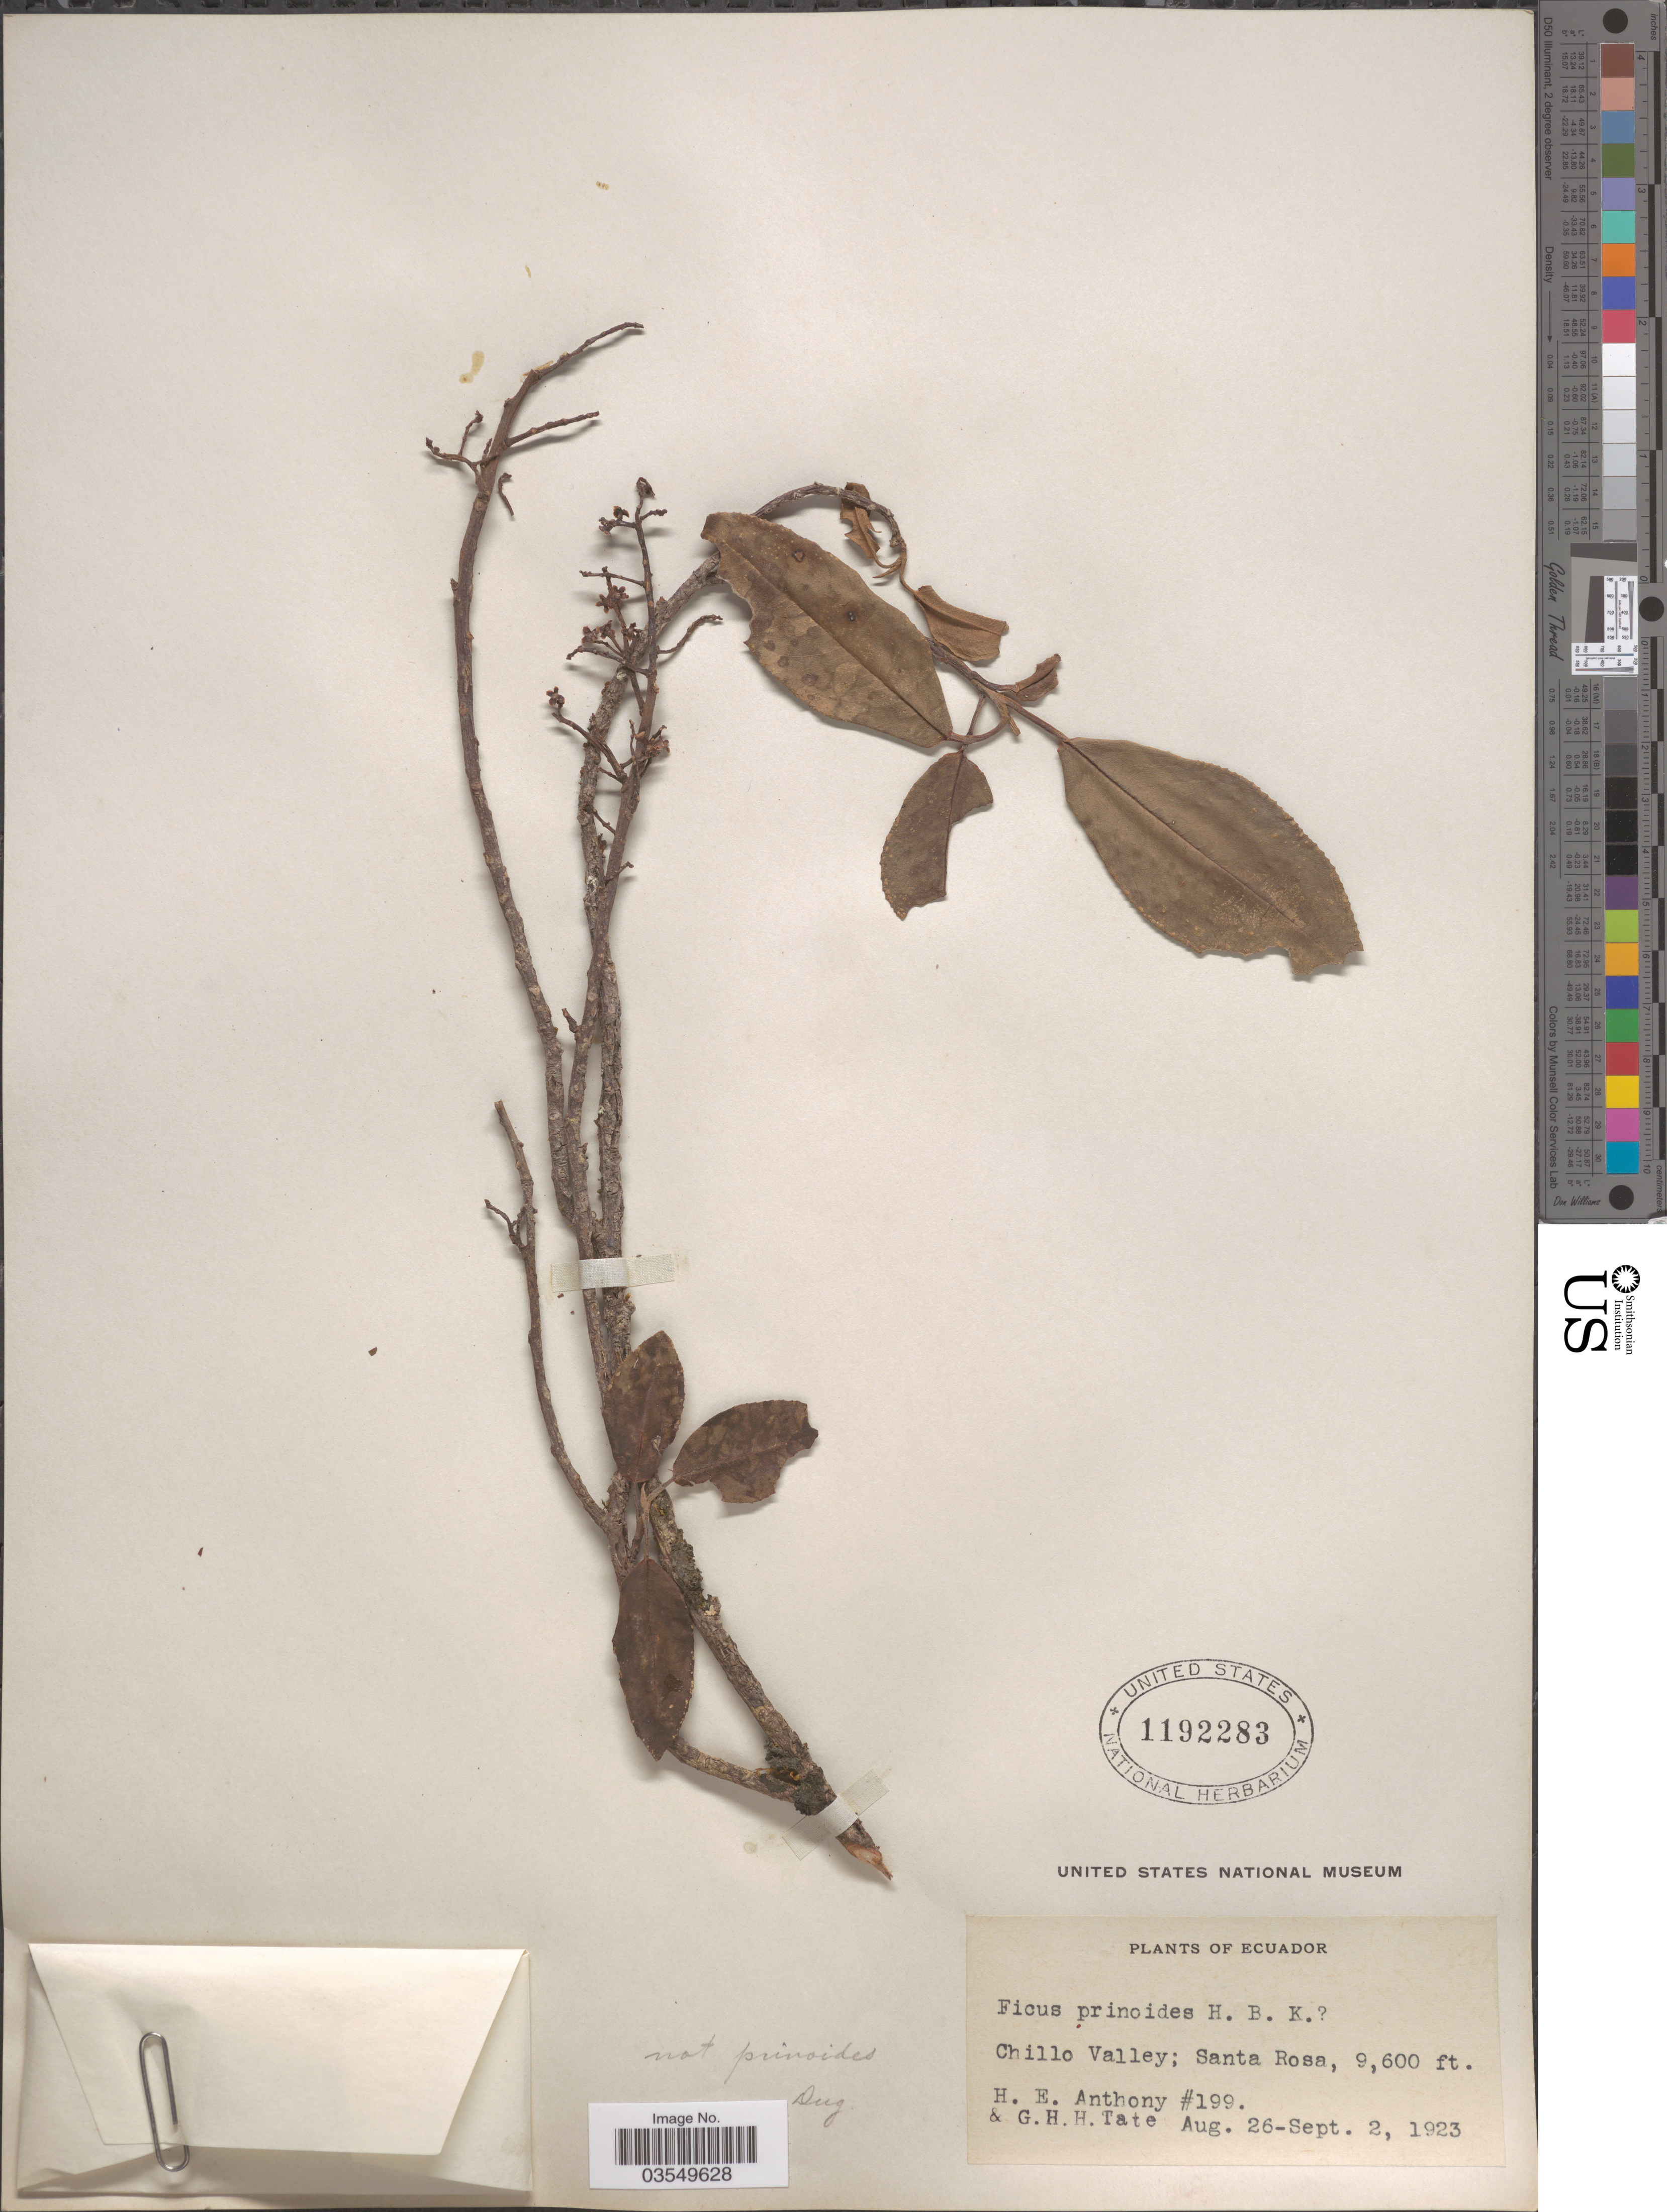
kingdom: Plantae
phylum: Tracheophyta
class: Magnoliopsida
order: Rosales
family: Moraceae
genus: Ficus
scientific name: Ficus sp.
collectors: H. E. Anthony & G. H. H.Tate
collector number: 199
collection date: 1923-08-26/1923-09-02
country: Ecuador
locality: Chillo Valley; Santa Rosa.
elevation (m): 2926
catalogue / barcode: US 1192283